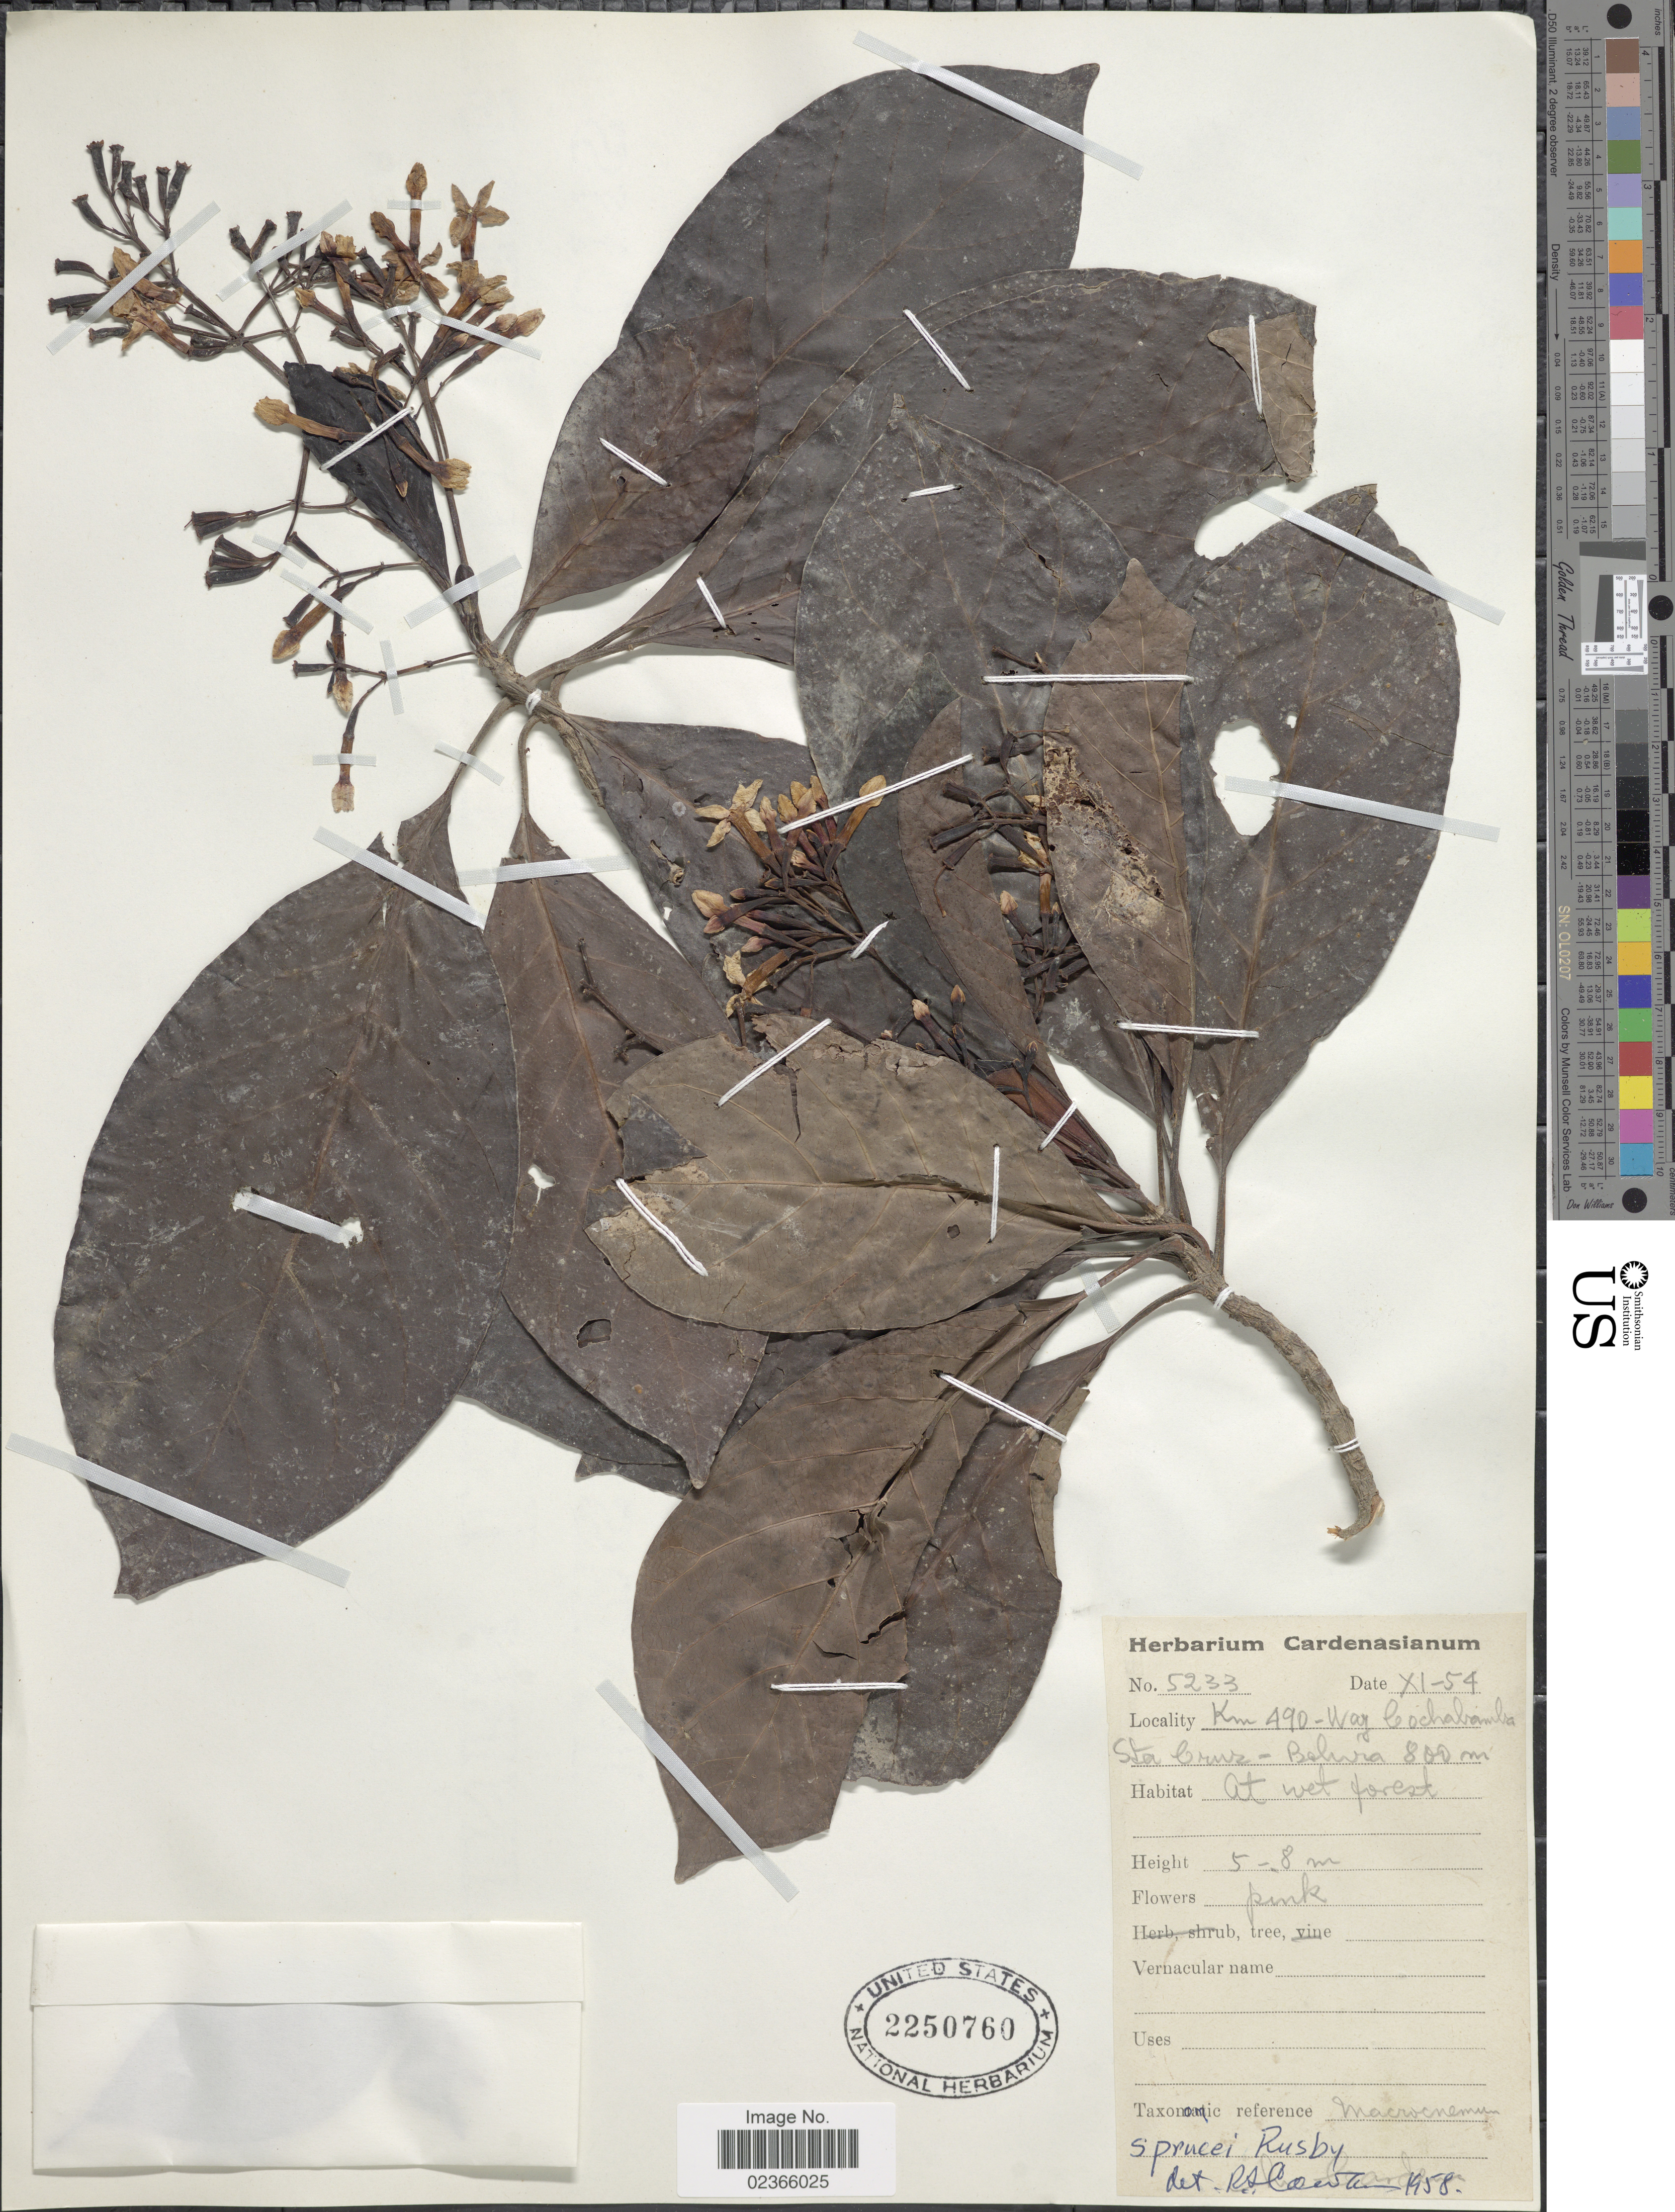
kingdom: Plantae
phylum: Tracheophyta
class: Magnoliopsida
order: Gentianales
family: Rubiaceae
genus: Macrocnemum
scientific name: Macrocnemum roseum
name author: Wedd.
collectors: ex herb. Cardenasianum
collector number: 5233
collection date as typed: Transcribed d/m/y: /11/54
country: Bolivia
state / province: Santa Cruz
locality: Km 490- Waz Cochabamba Sta Cruz - Bolivia.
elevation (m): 800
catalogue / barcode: US 2250760